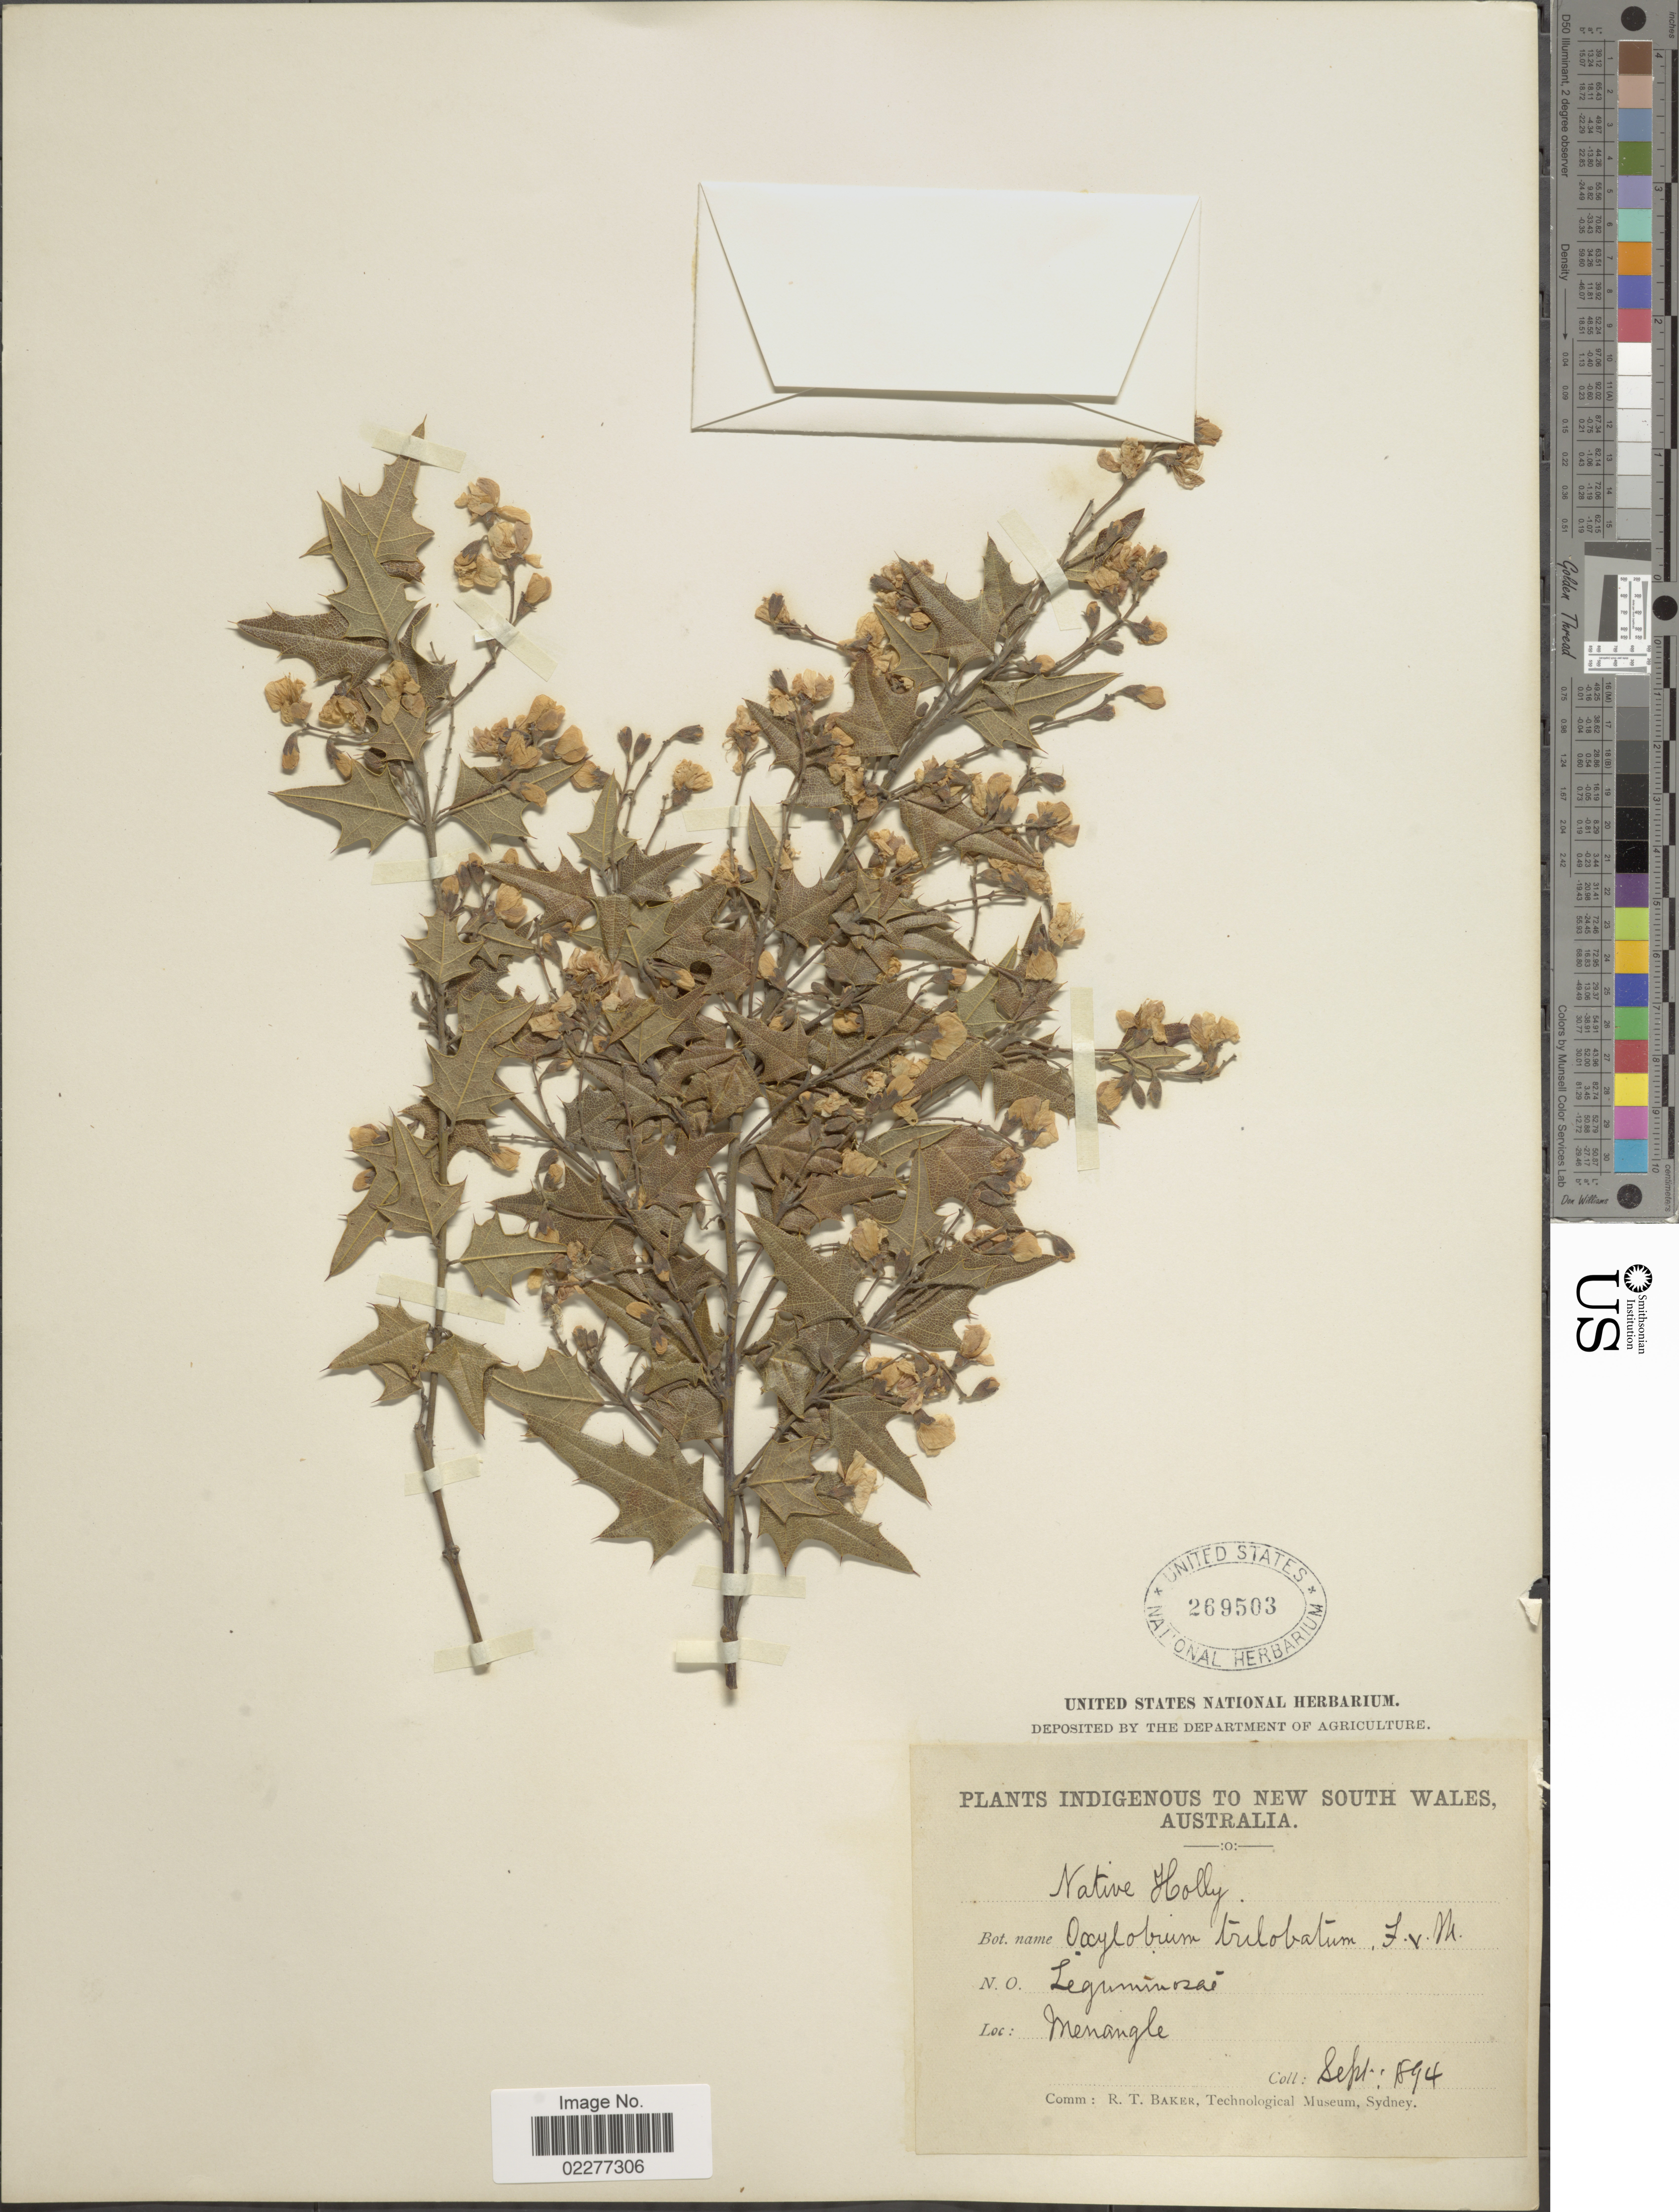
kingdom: Plantae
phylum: Tracheophyta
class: Magnoliopsida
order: Fabales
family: Fabaceae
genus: Oxylobium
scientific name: Oxylobium trilobatum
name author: Benth.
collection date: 1894-09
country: Australia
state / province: New South Wales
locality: Indigenous to New South Wales, Native Holly, Menangle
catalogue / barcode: US 269503